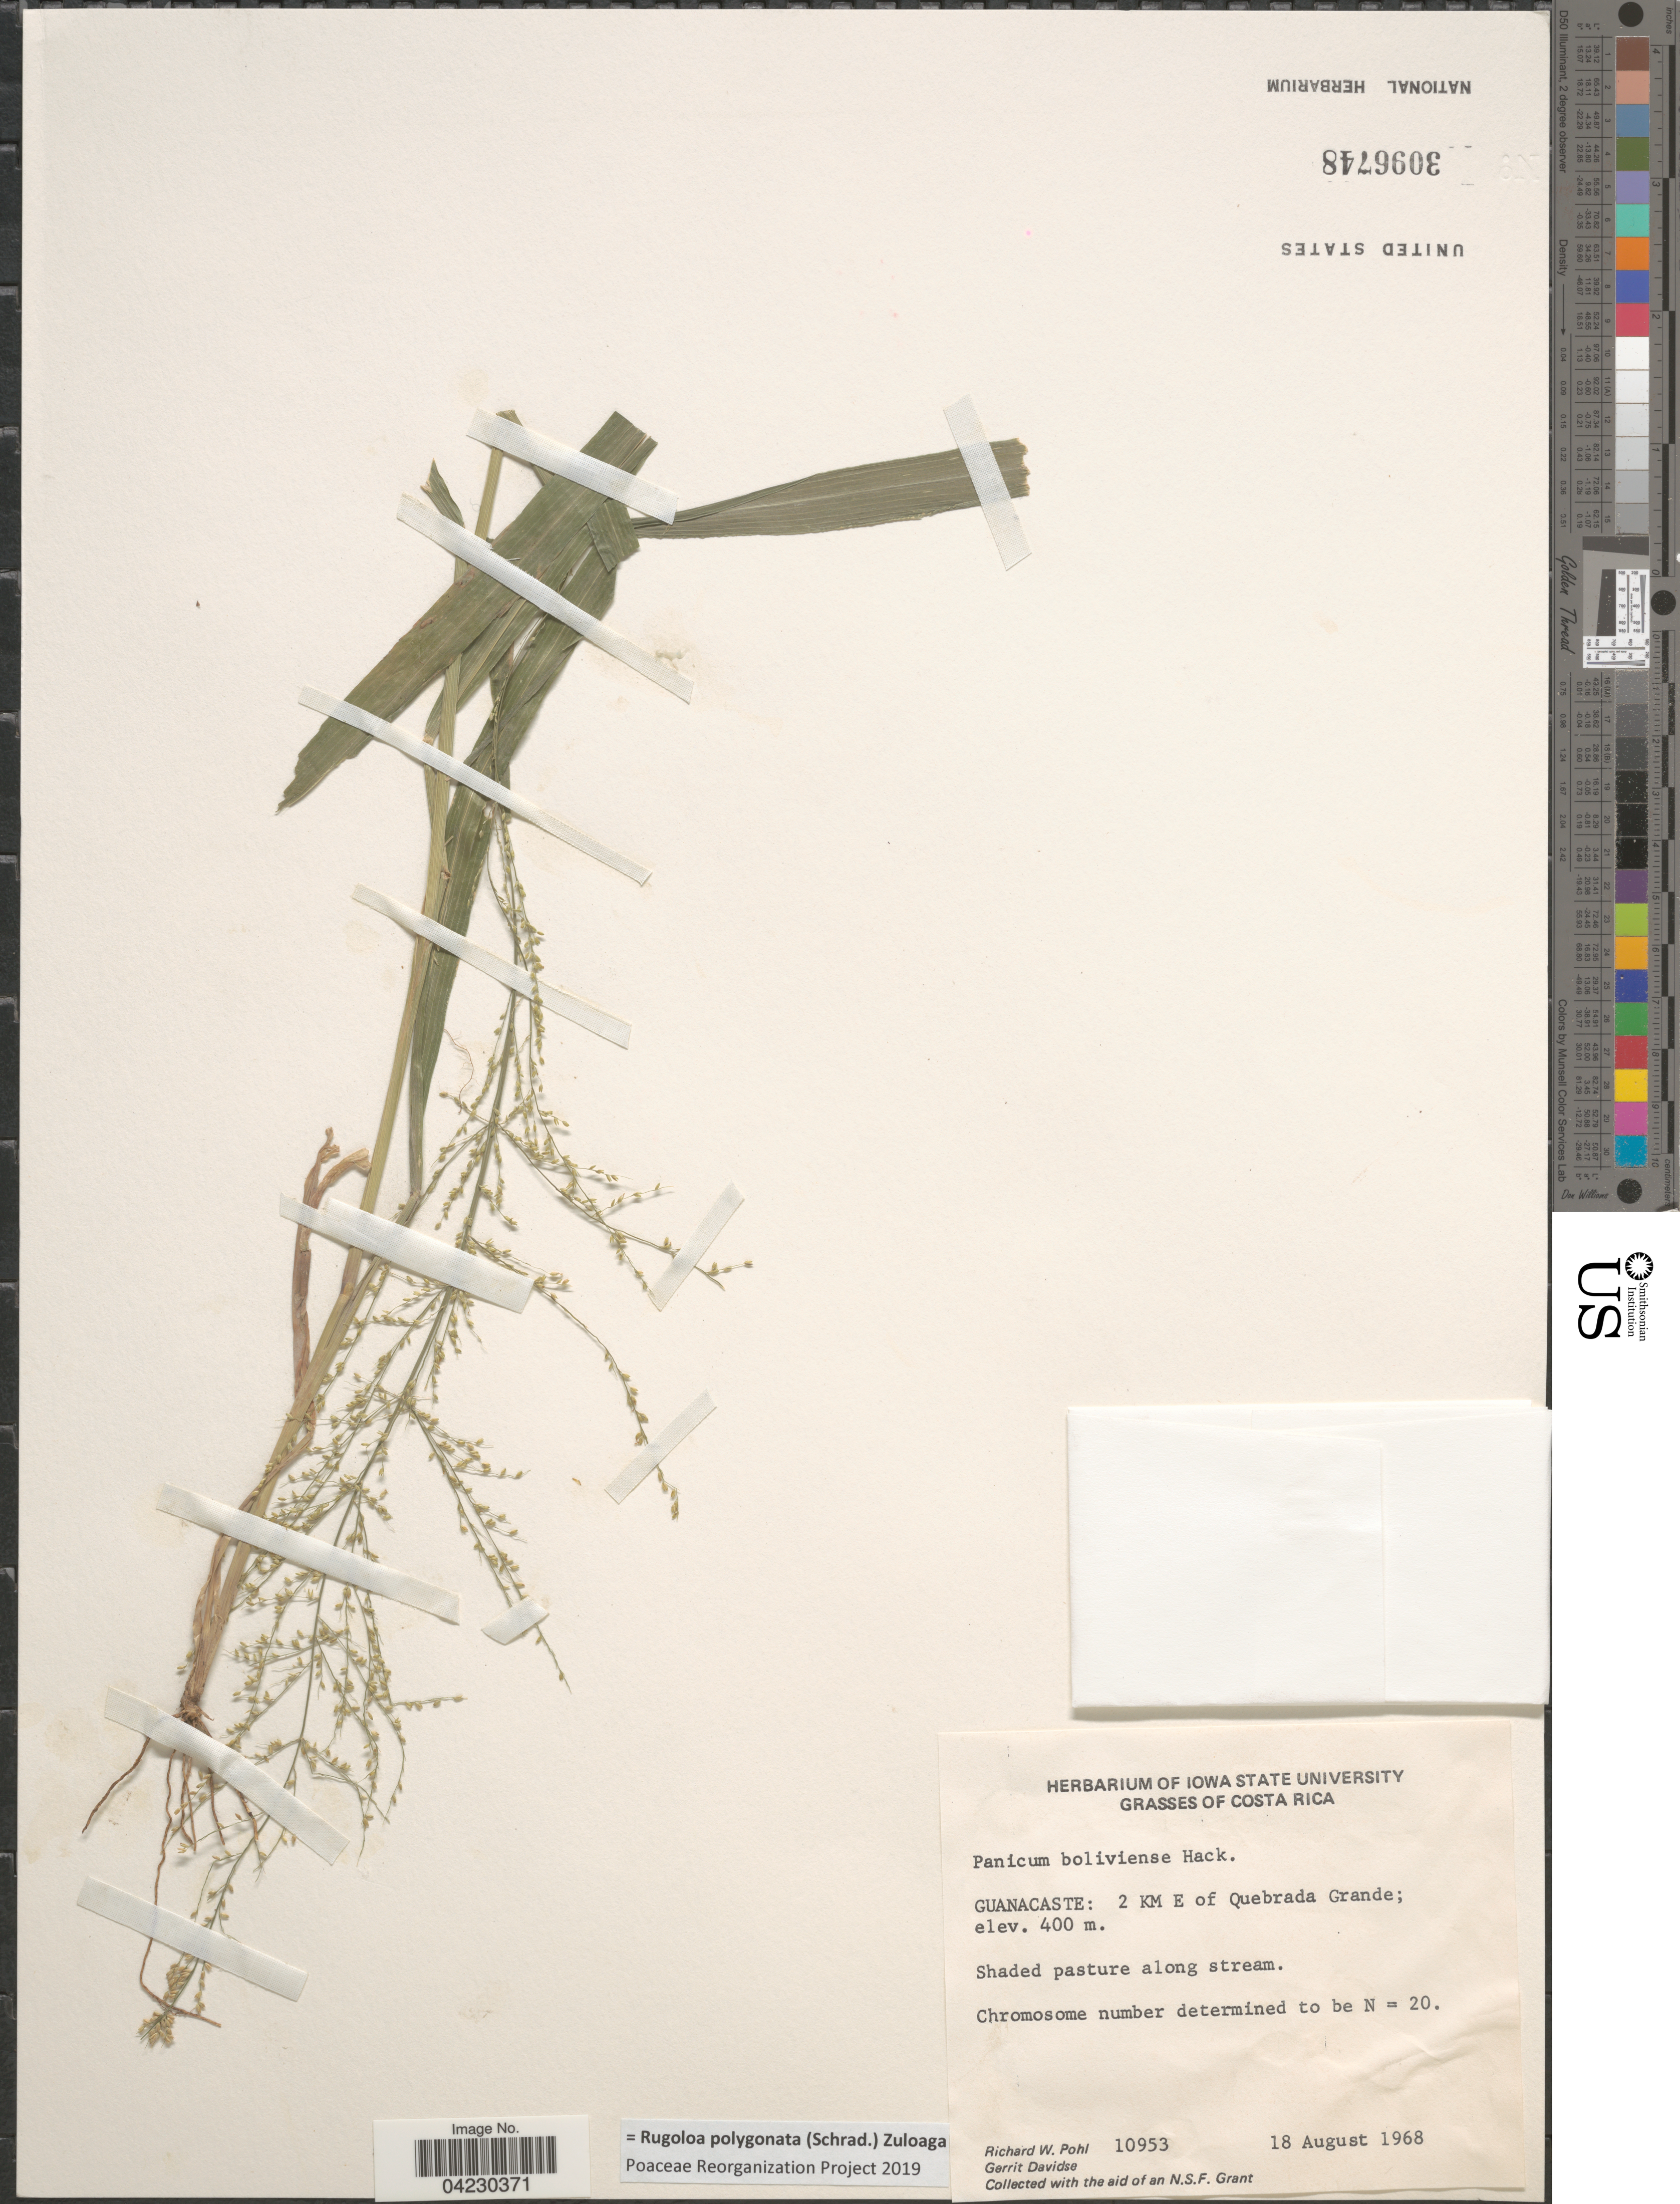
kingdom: Plantae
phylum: Tracheophyta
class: Liliopsida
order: Poales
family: Poaceae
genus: Rugoloa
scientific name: Rugoloa polygonata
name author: (Schrad.) Zuloaga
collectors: R. W. Pohl & G. Davidse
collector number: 10953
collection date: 1968-08-18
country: Costa Rica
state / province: Guanacaste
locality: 2 KM E of Quebrada Grande.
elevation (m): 400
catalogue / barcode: US 3096748